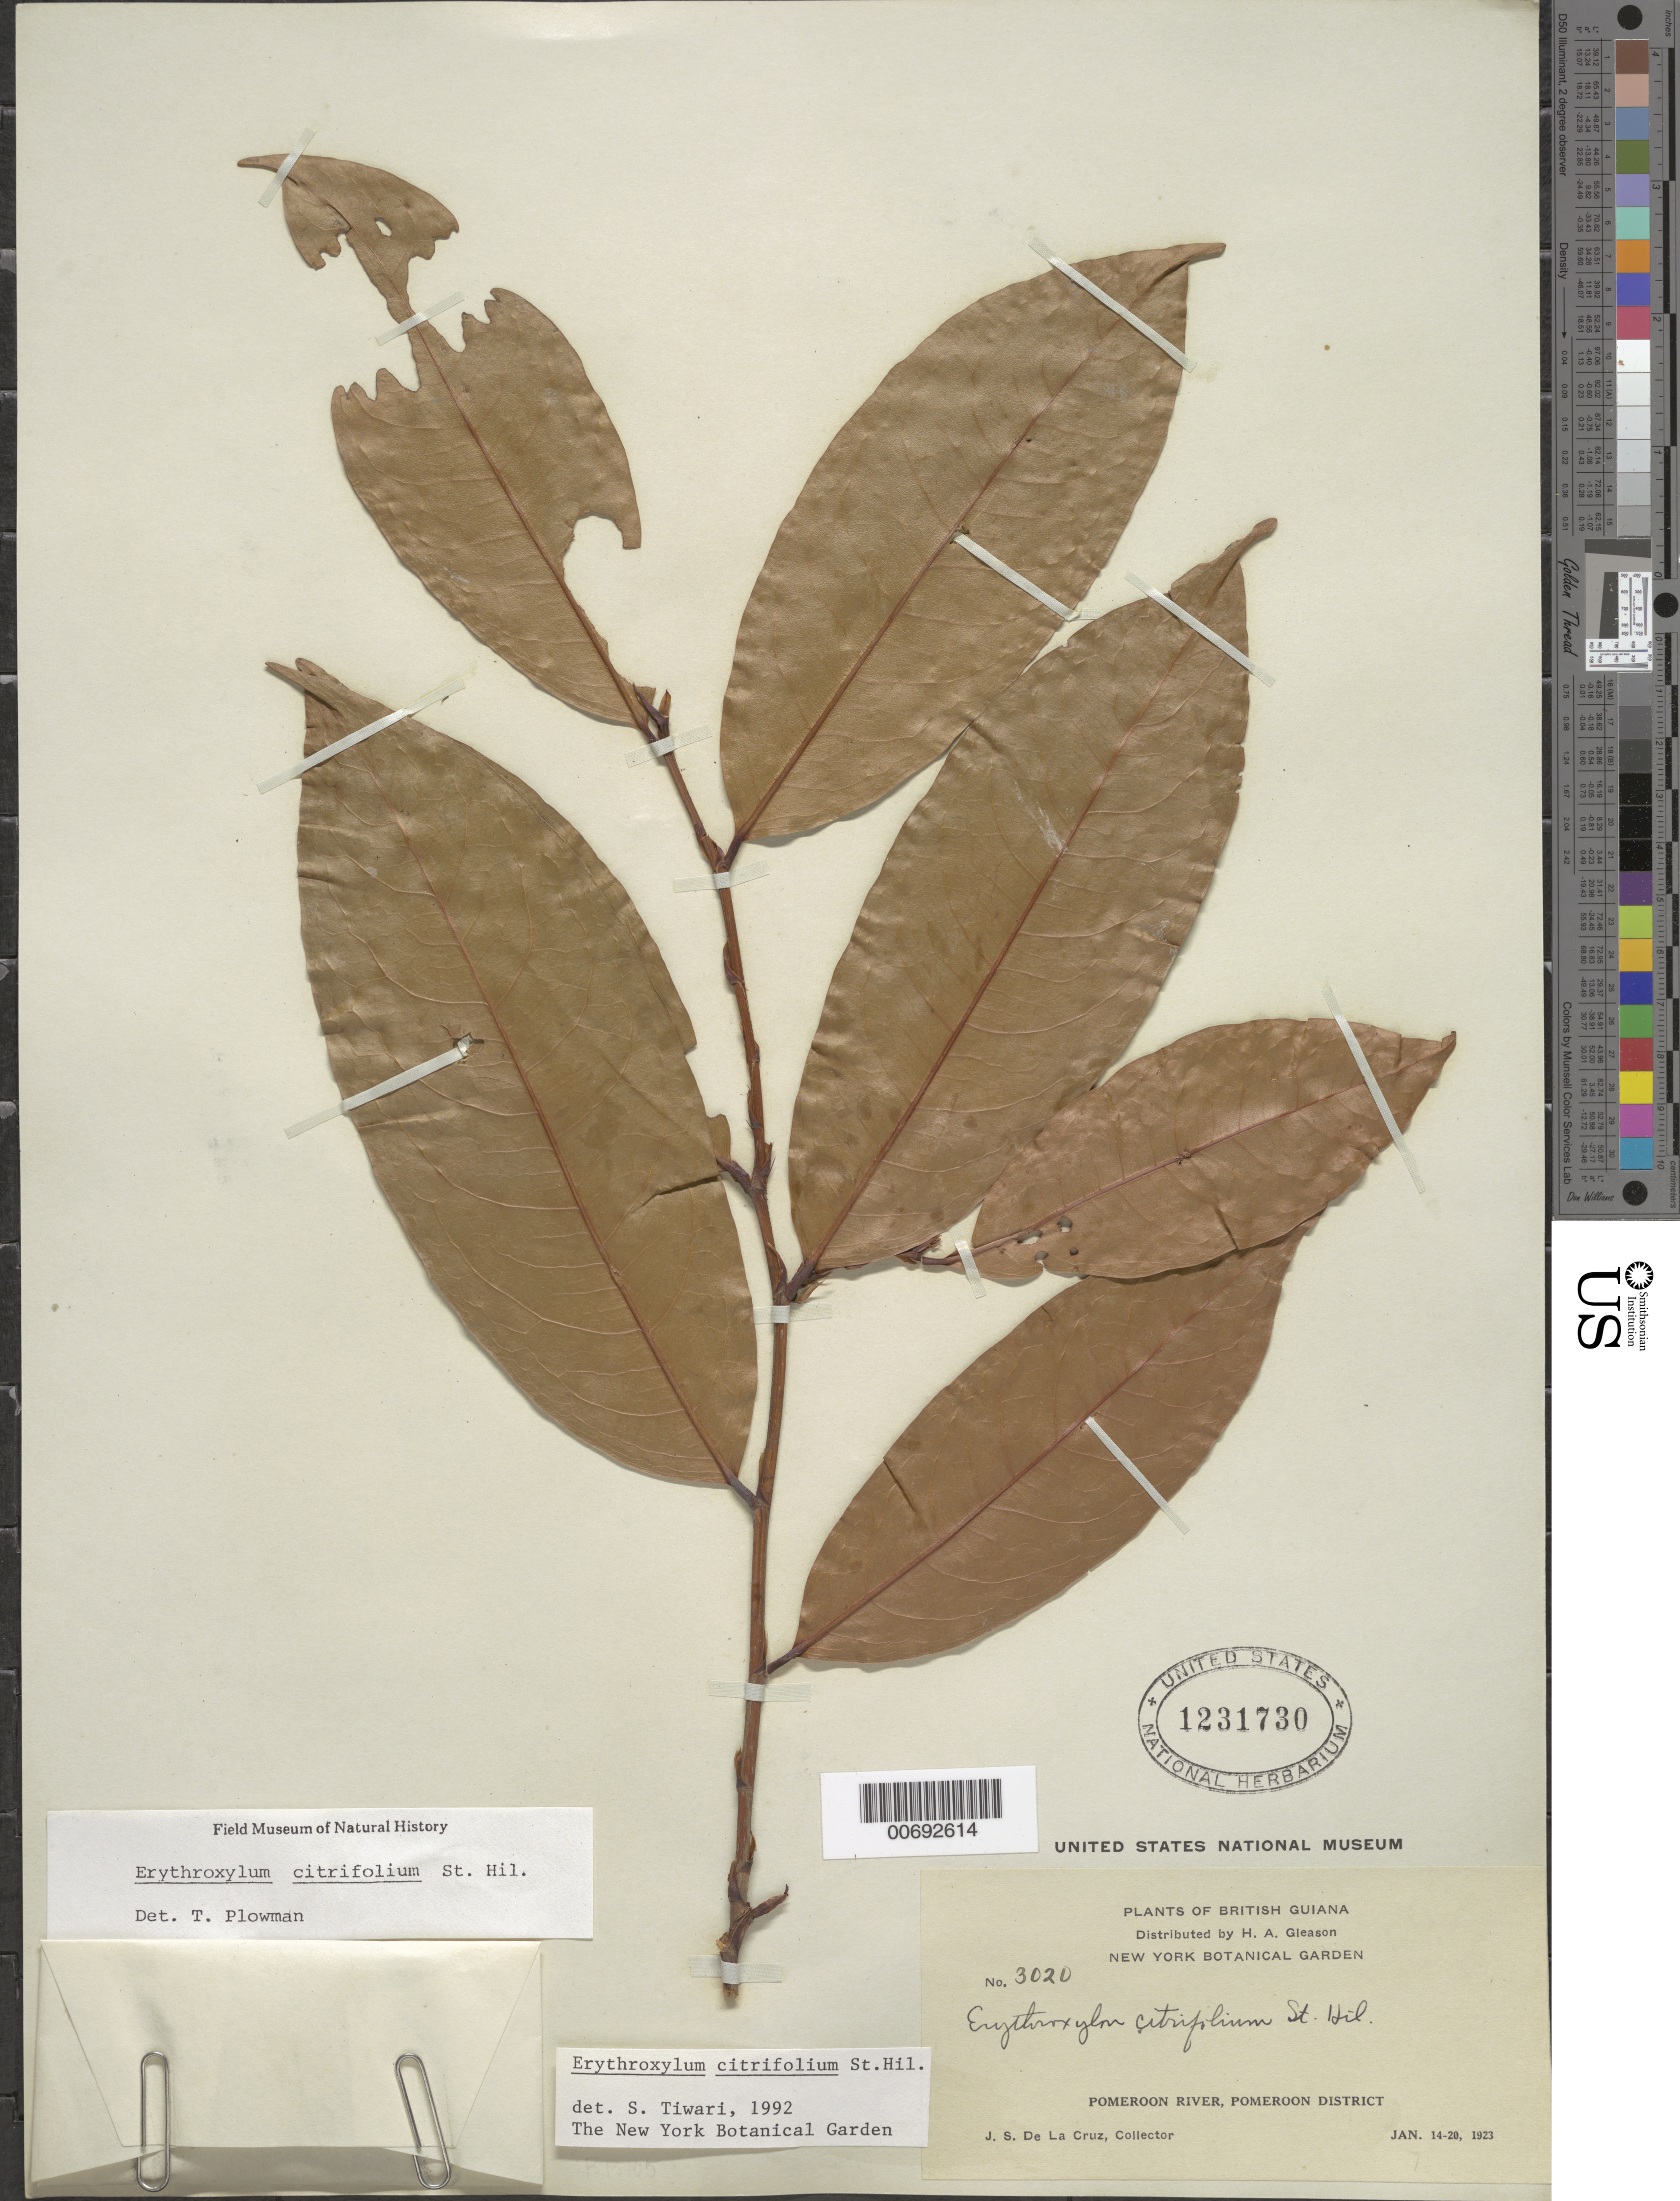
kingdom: Plantae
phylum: Tracheophyta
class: Magnoliopsida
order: Malpighiales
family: Erythroxylaceae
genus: Erythroxylum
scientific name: Erythroxylum citrifolium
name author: A. St.-Hil.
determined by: Tiwari, S.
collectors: J. S. de la Cruz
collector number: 3020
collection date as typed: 14-Jan-23 to 20-Jan-23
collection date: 1923-01-14/1923-01-20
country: Guyana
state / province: Pomeroon-Supenaam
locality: Pomeroon R.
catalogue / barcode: US 1231730